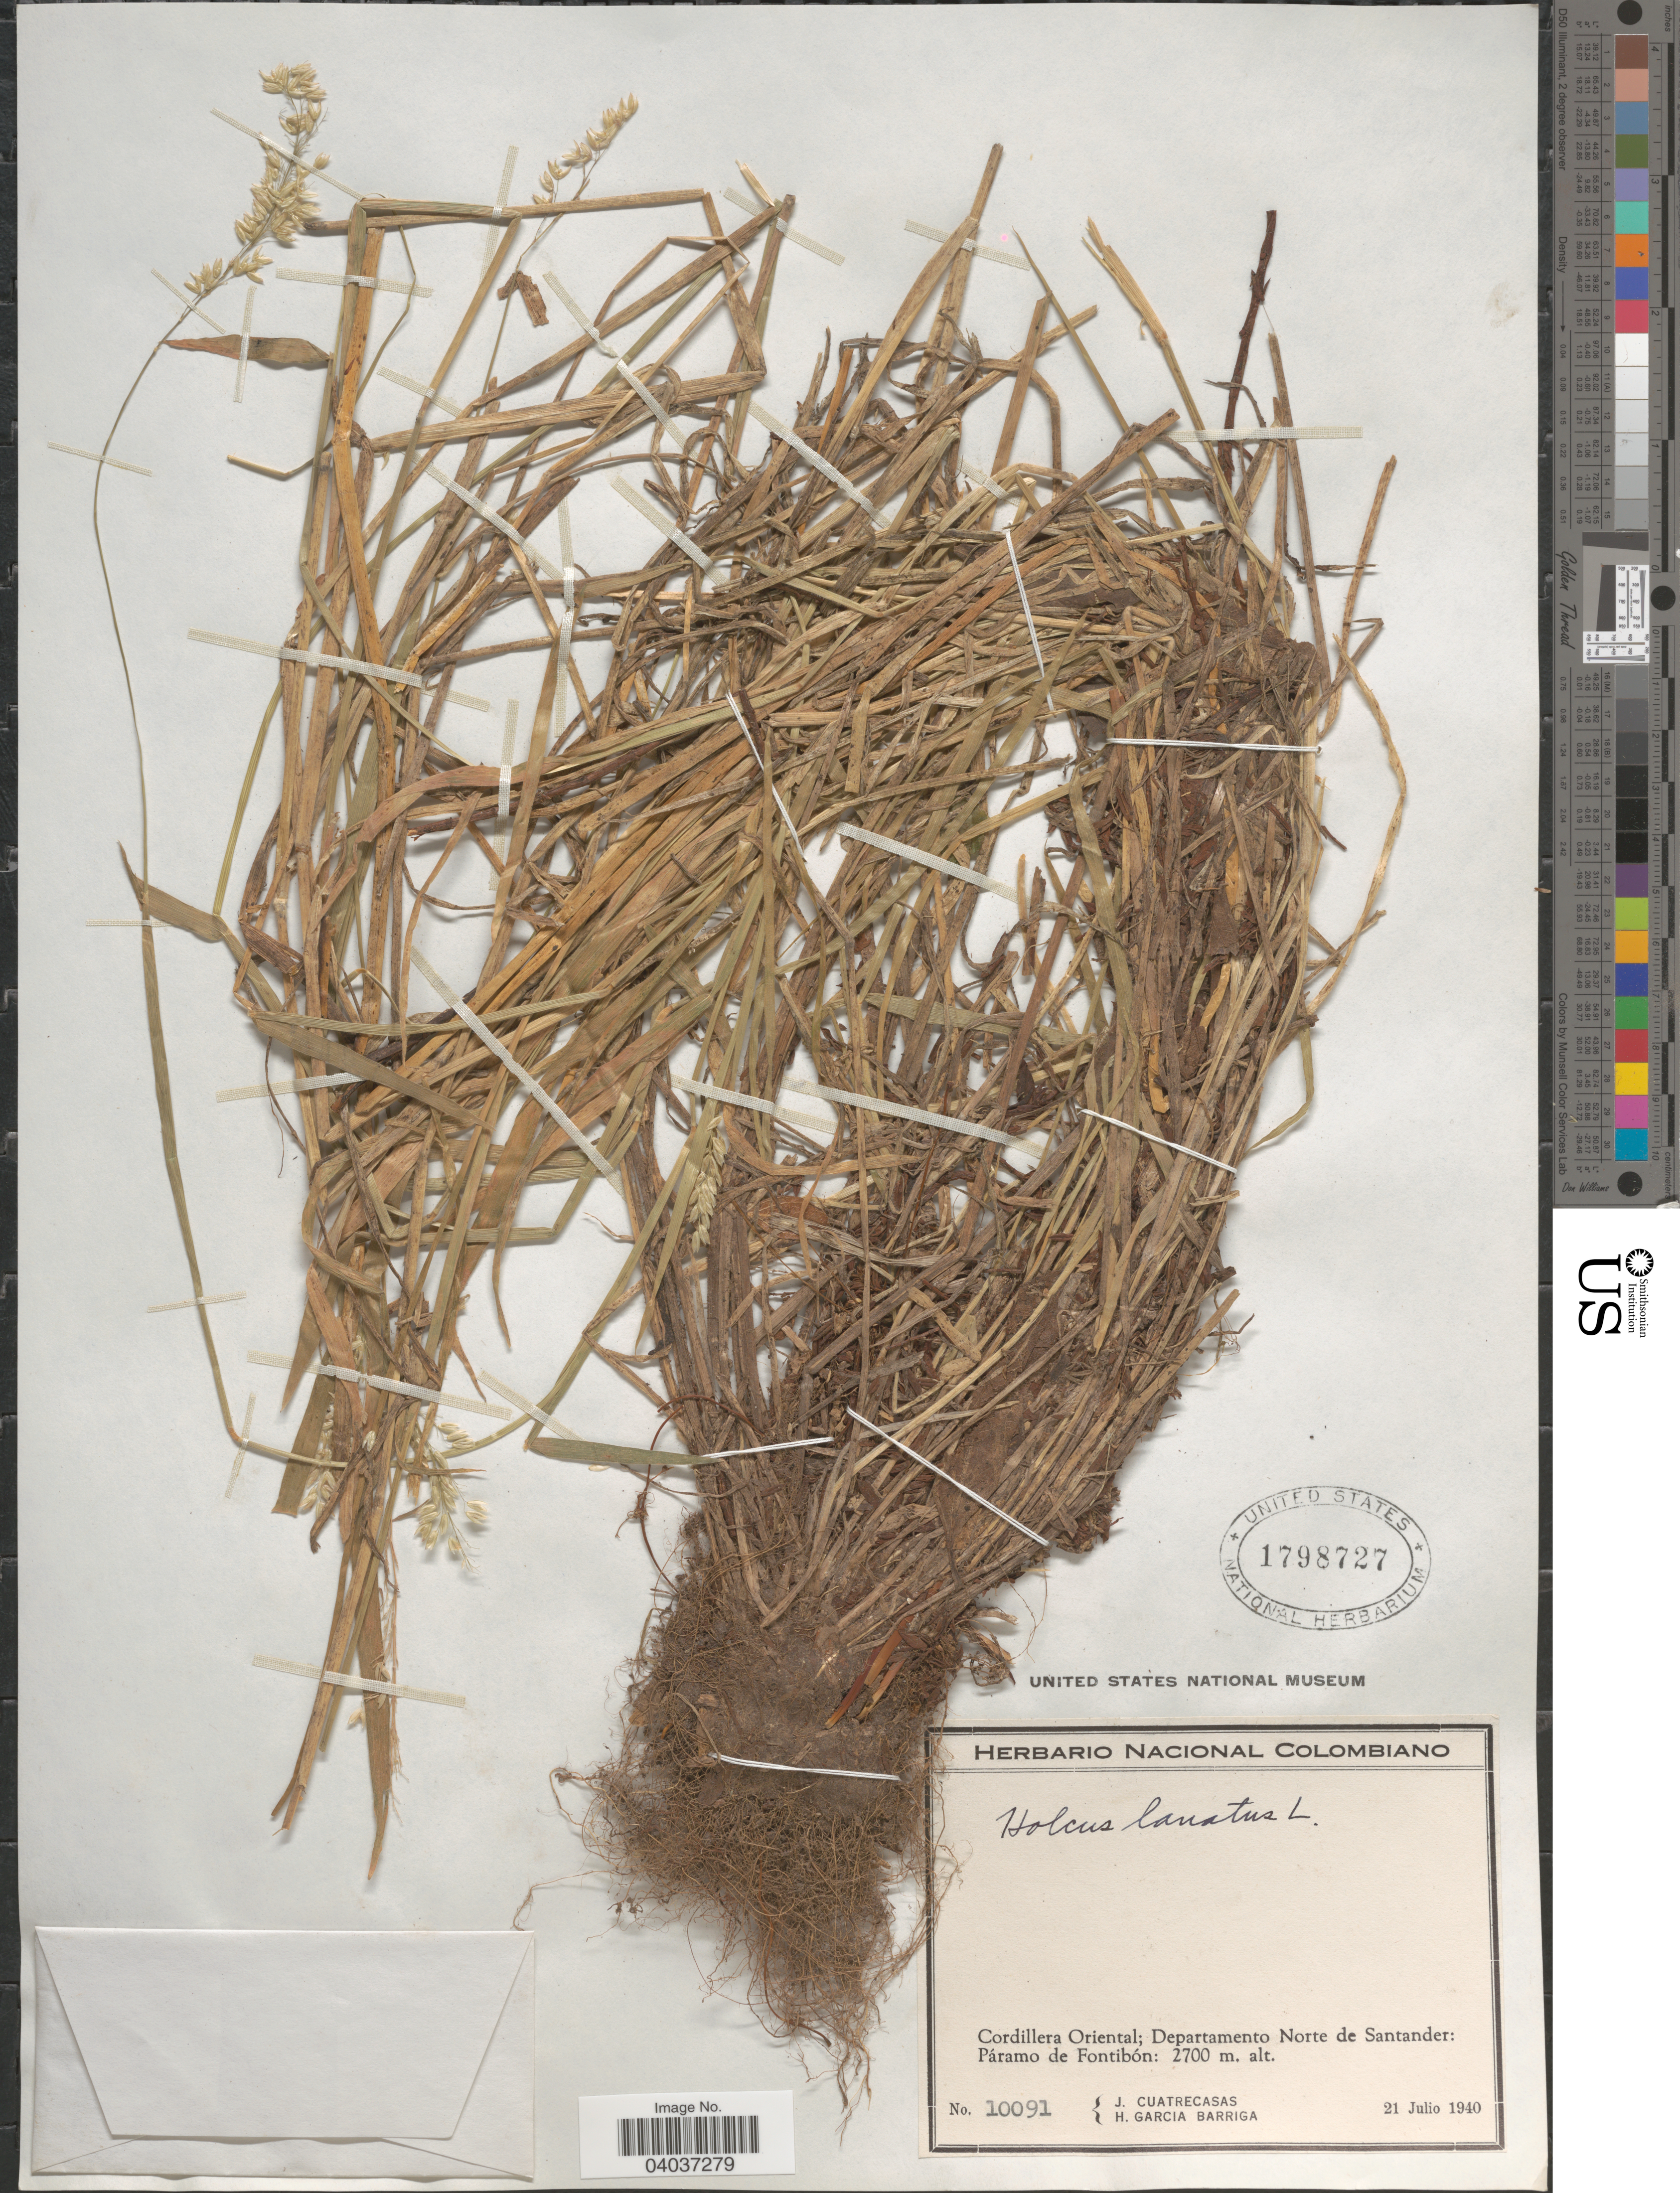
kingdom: Plantae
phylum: Tracheophyta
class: Liliopsida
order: Poales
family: Poaceae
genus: Holcus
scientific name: Holcus lanatus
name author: L.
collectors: J. Cuatrecasas & H. García Barriga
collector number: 10091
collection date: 1940-07-21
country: Colombia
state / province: Norte de Santander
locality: Cordillera Oriental: Departamento Norte de Santander: Páramo de Fontibón.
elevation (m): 2700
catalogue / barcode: US 1798727